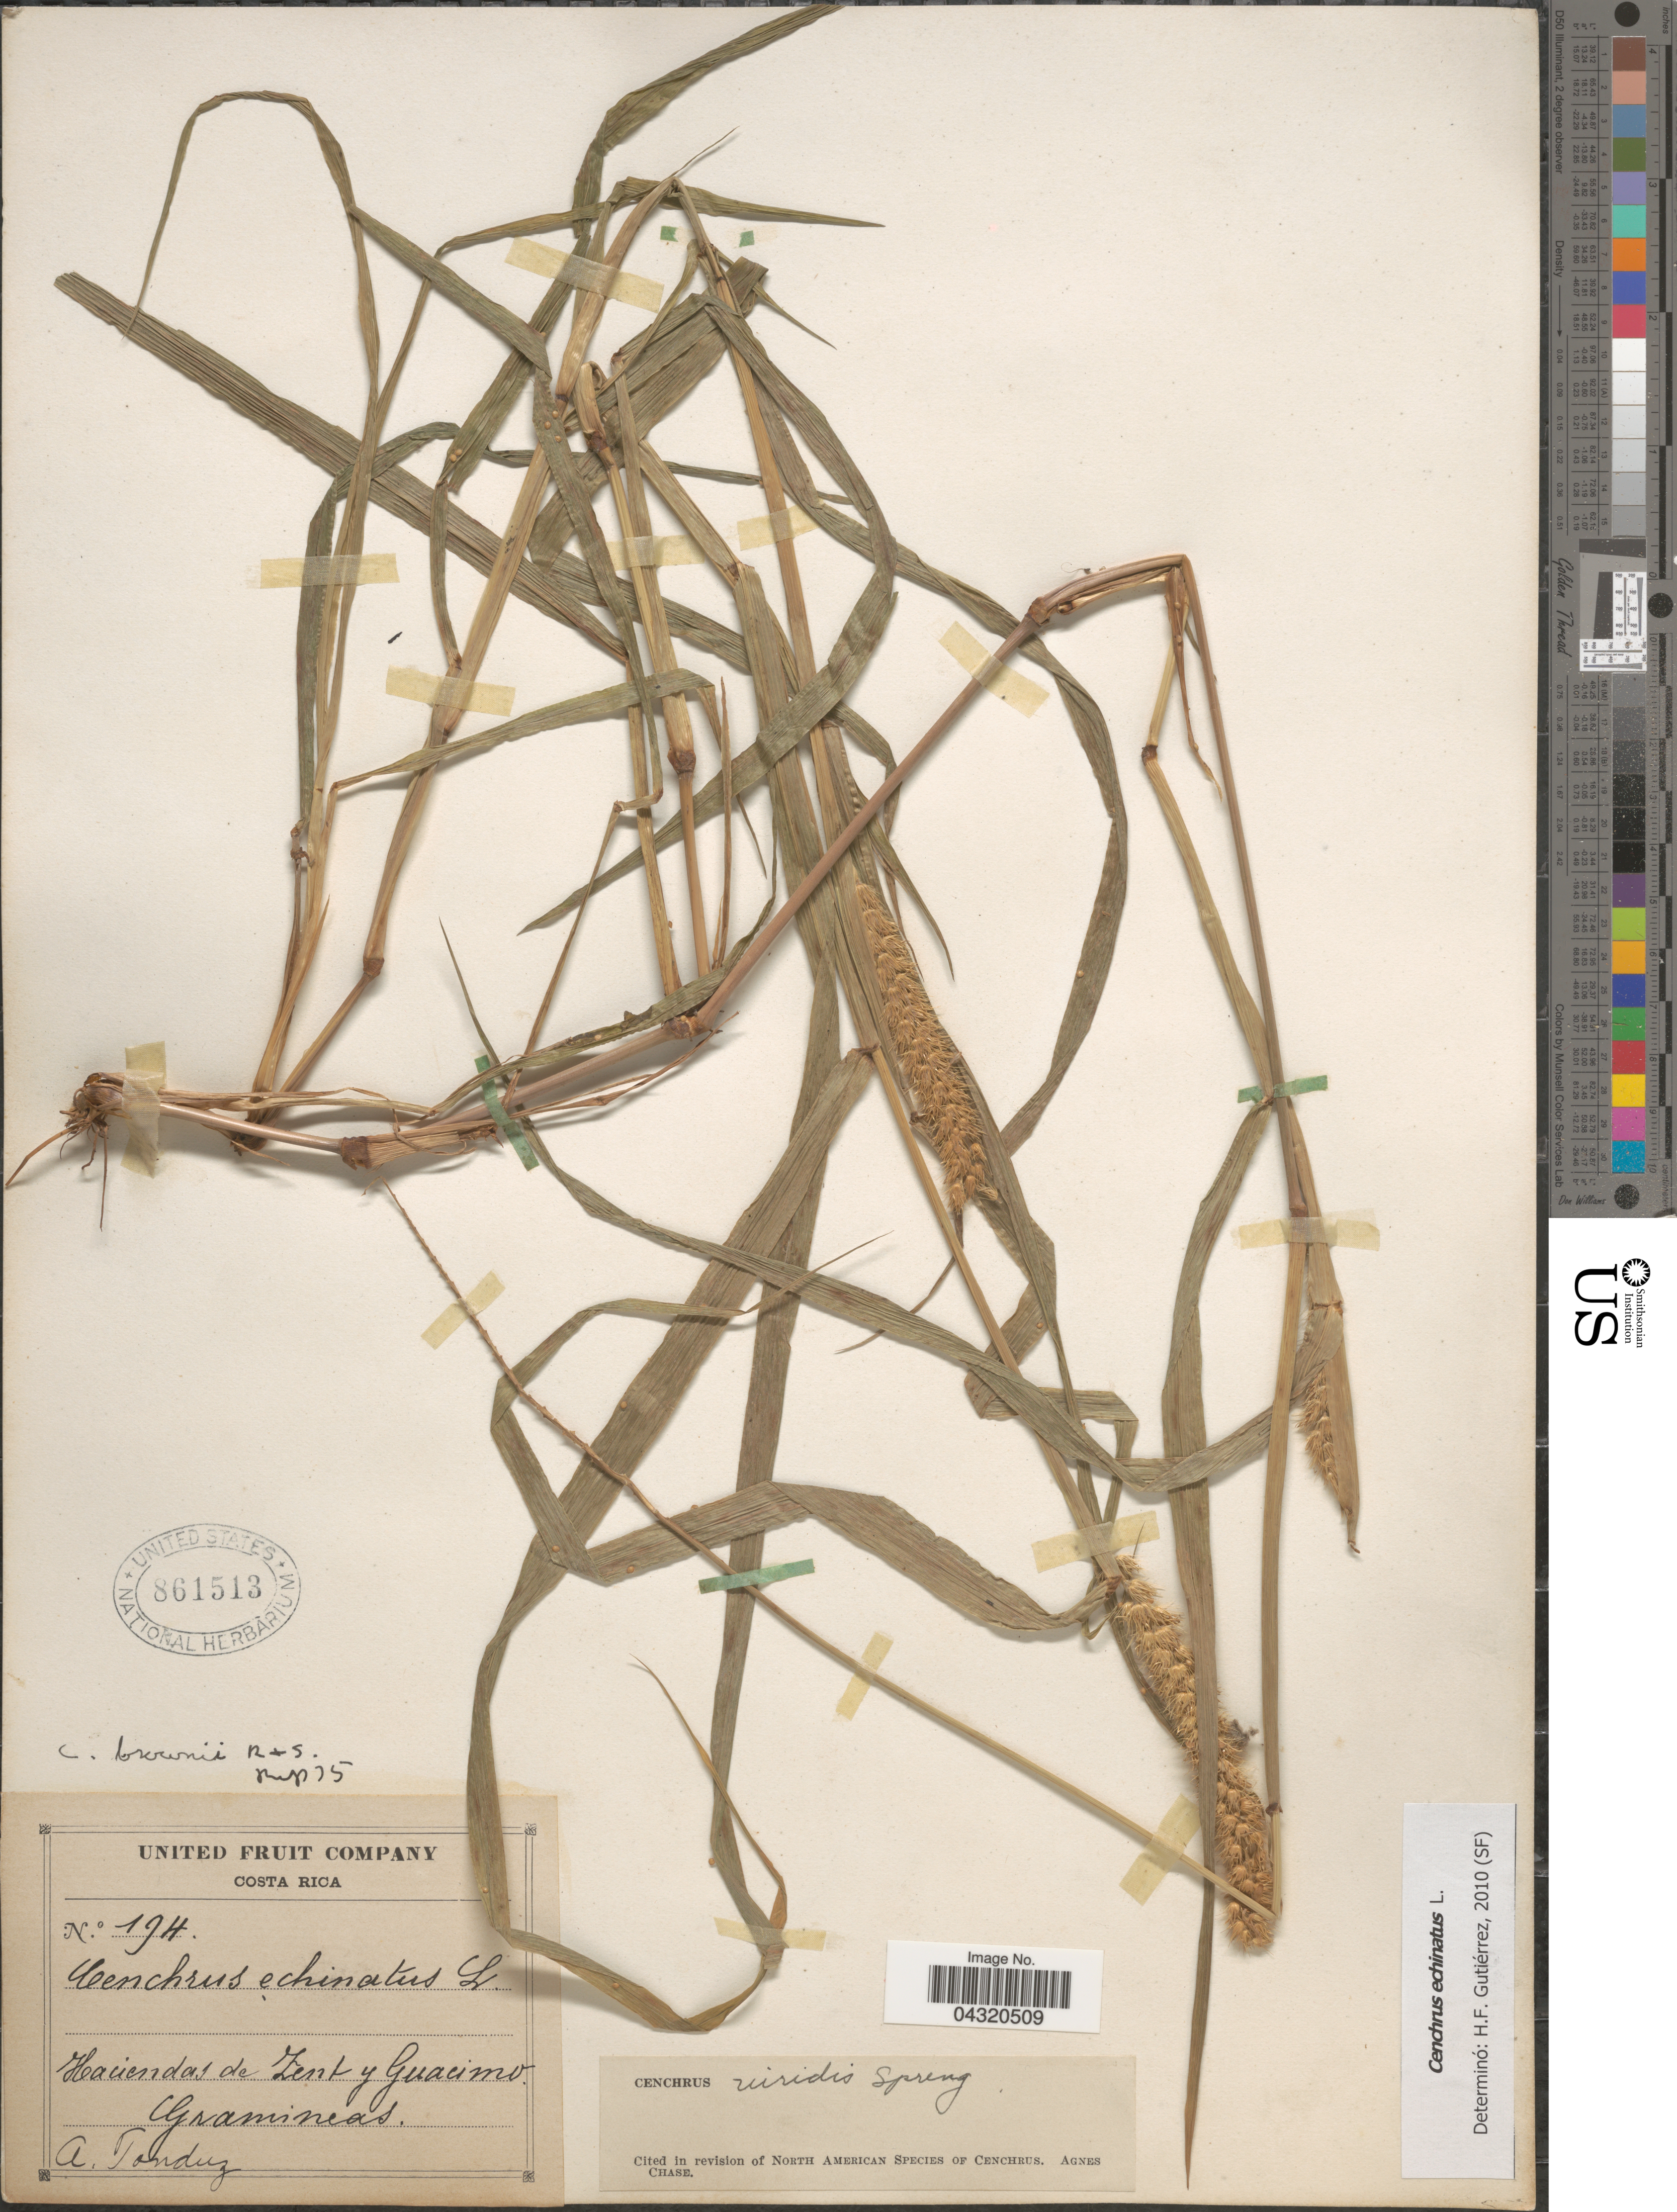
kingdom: Plantae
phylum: Tracheophyta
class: Liliopsida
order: Poales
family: Poaceae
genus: Cenchrus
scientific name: Cenchrus echinatus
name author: L.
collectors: A. Tonduz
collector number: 194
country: Costa Rica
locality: United Fruit Company [unsure placement] Haciendas de Zent y Guacimo.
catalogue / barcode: US 861513